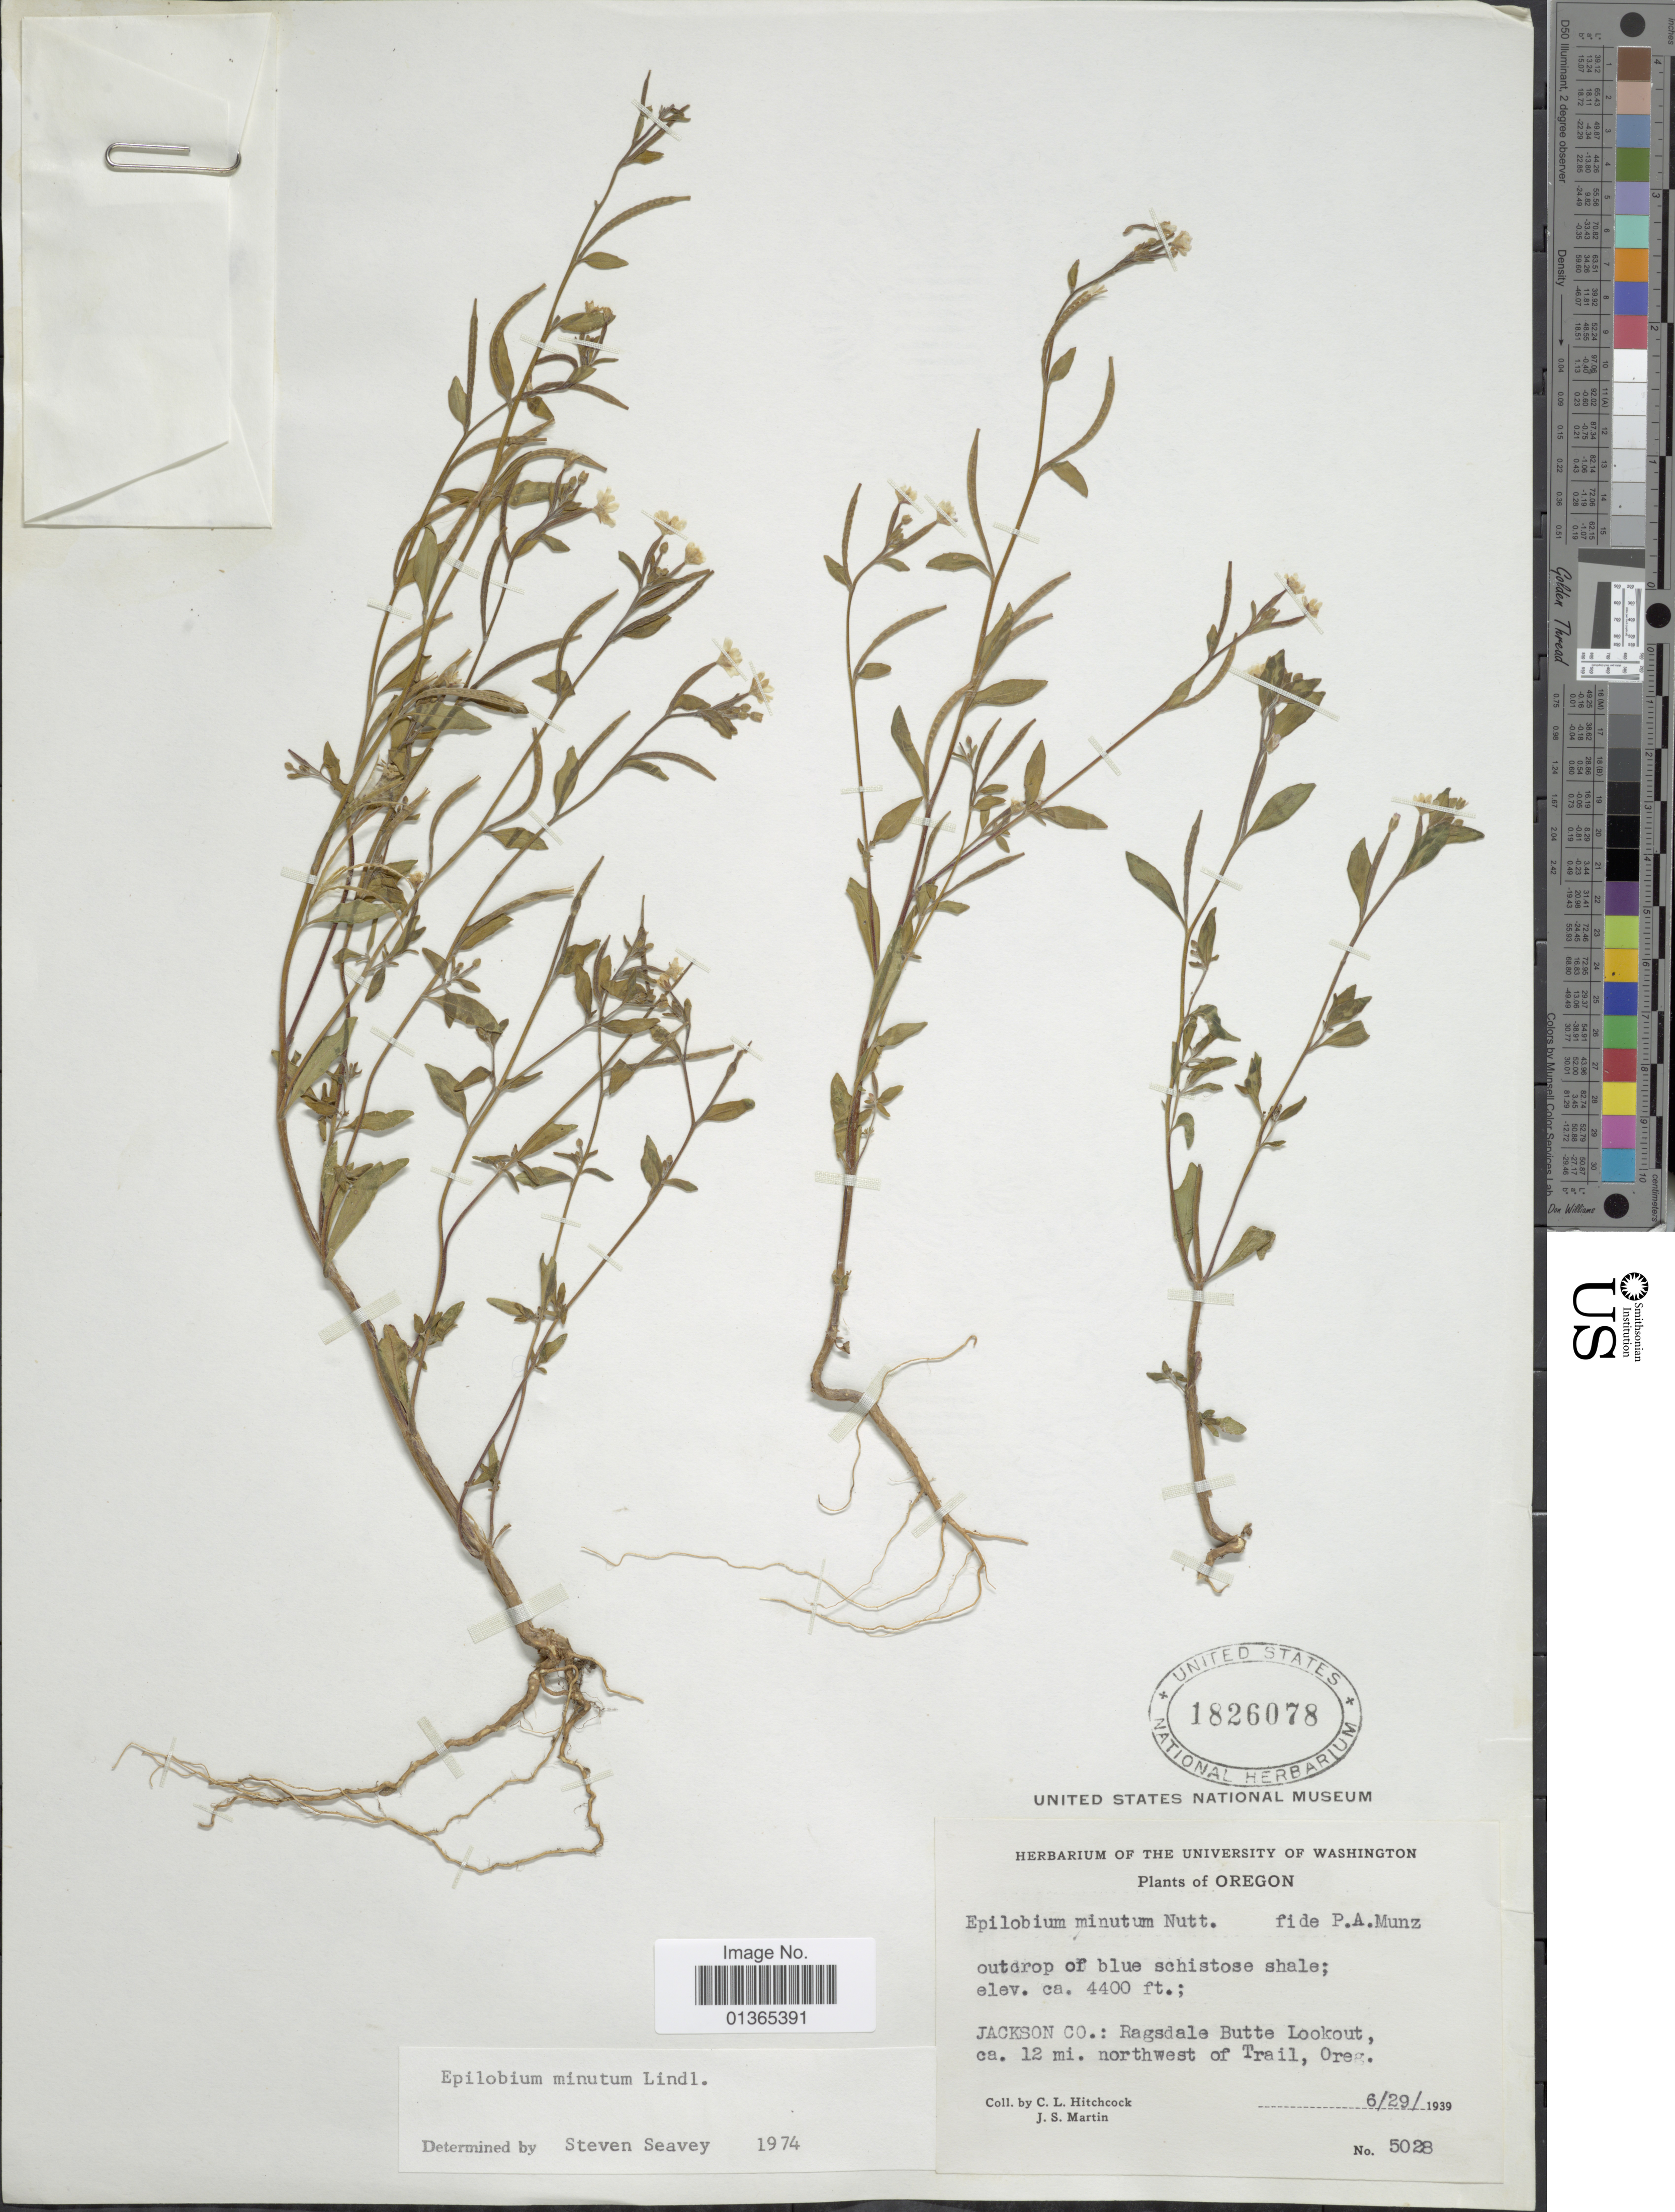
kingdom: Plantae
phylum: Tracheophyta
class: Magnoliopsida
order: Myrtales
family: Onagraceae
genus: Epilobium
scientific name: Epilobium minutum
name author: Lindl. ex Lehm.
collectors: C. L. Hitchcock & J. S. Martin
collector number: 5028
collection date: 1939-06-29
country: United States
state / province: Oregon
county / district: Jackson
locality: Jackson Co.: Ragsdale Butte Lookout, ca. 12 mi. northwest of Trail.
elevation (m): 1341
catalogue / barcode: US 1826078